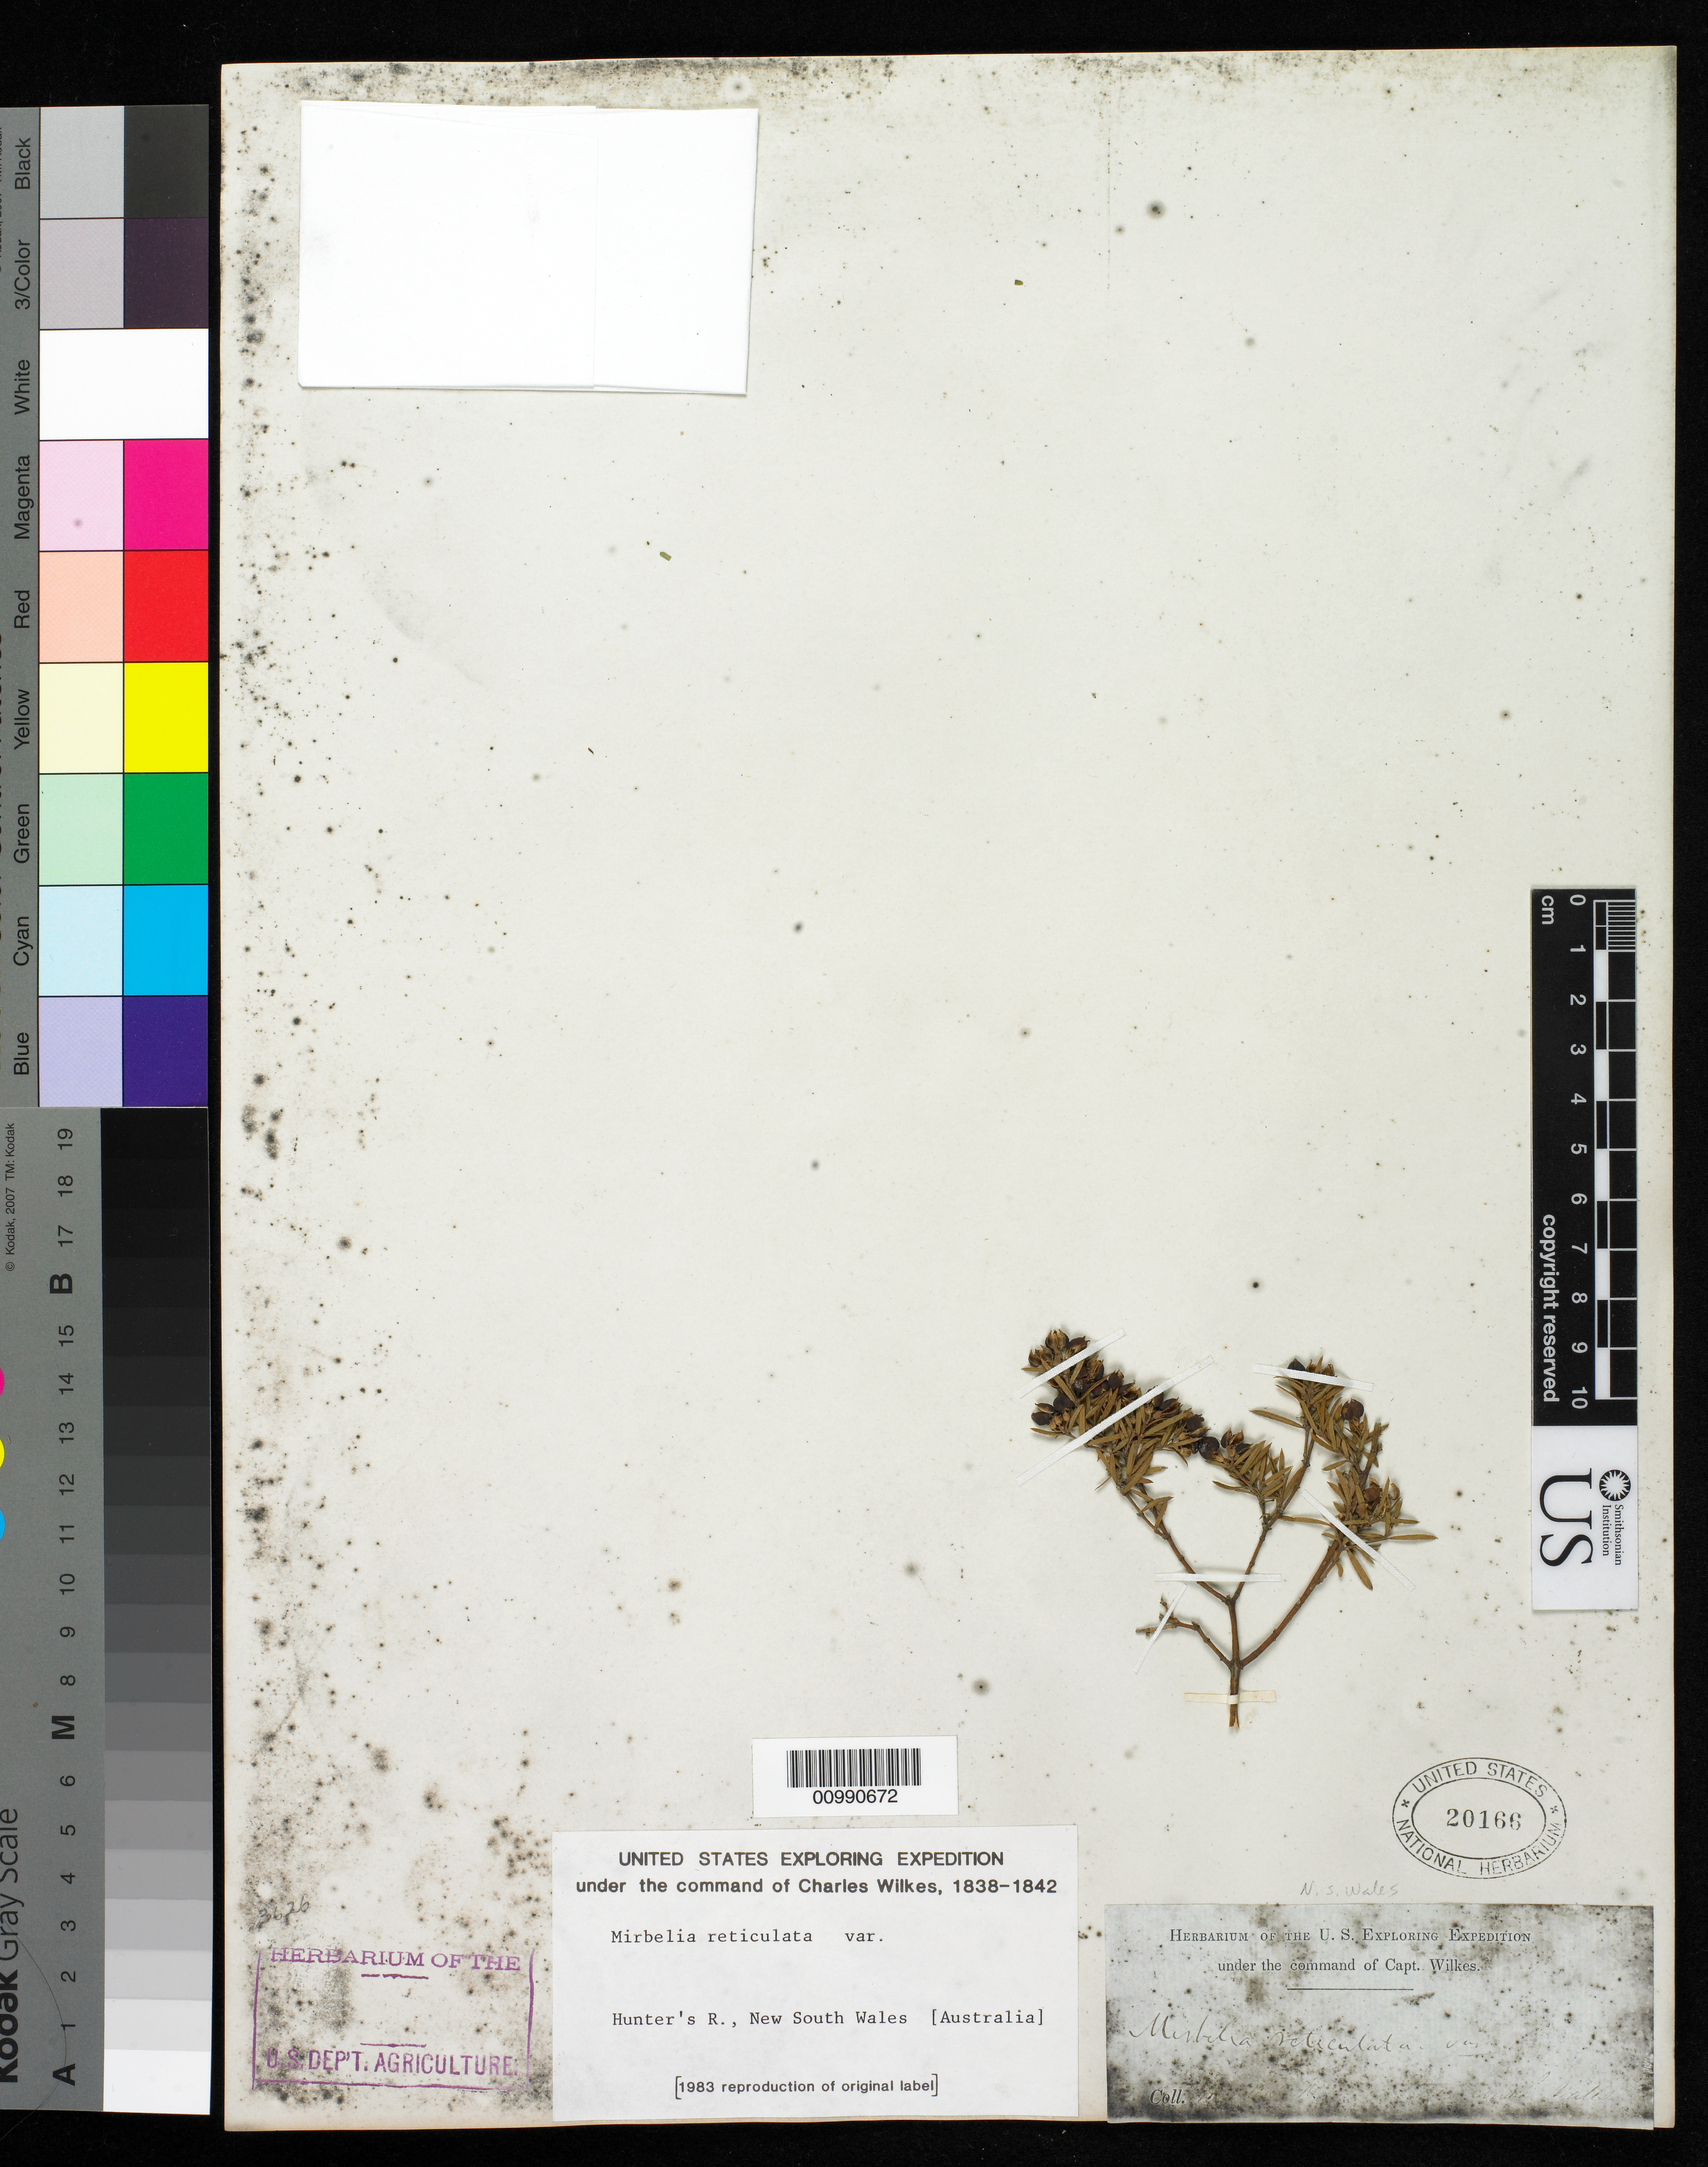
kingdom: Plantae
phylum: Tracheophyta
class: Magnoliopsida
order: Fabales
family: Fabaceae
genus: Mirbelia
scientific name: Mirbelia reticulata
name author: L.S. Sm.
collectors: Wilkes Explor. Exped.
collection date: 1838/1842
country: Australia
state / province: New South Wales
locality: Hunter's River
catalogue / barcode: US 20166